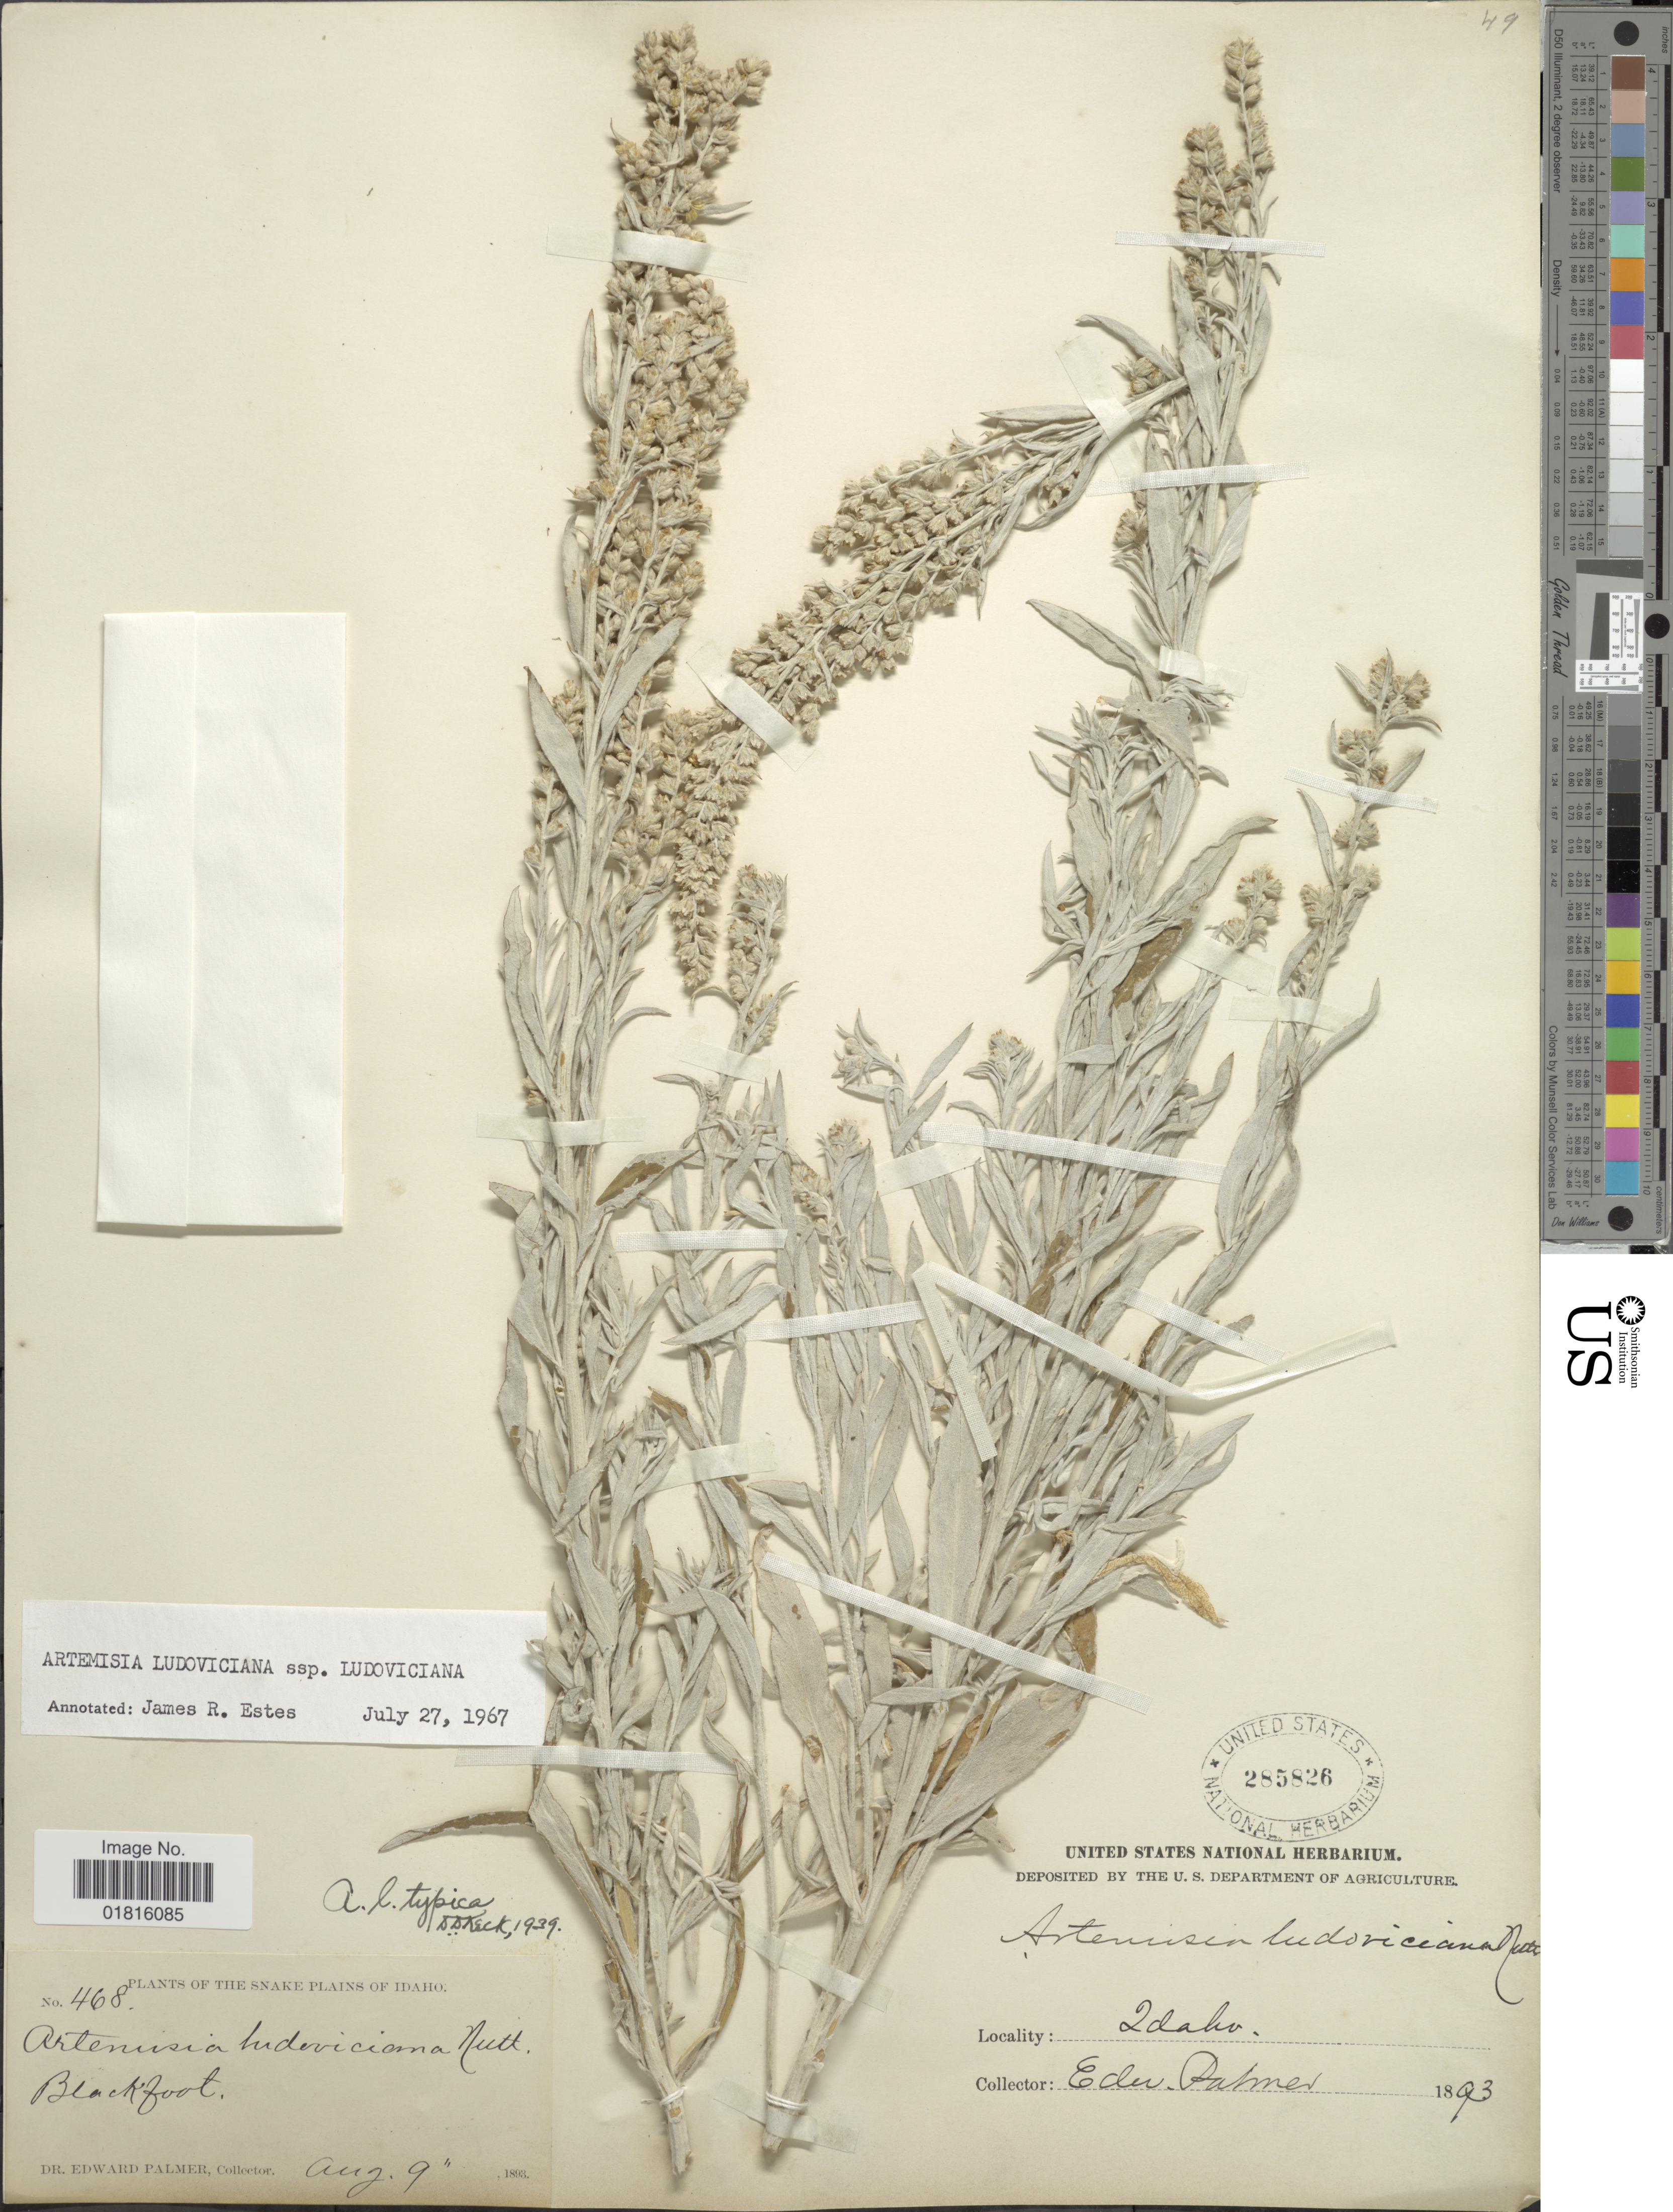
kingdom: Plantae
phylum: Tracheophyta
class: Magnoliopsida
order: Asterales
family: Asteraceae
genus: Artemisia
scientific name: Artemisia ludoviciana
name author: Nutt.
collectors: E. Palmer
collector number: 468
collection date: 1893-08-09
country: United States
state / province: Idaho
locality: Snake plains of Idaho, Blackfoot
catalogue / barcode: US 285826